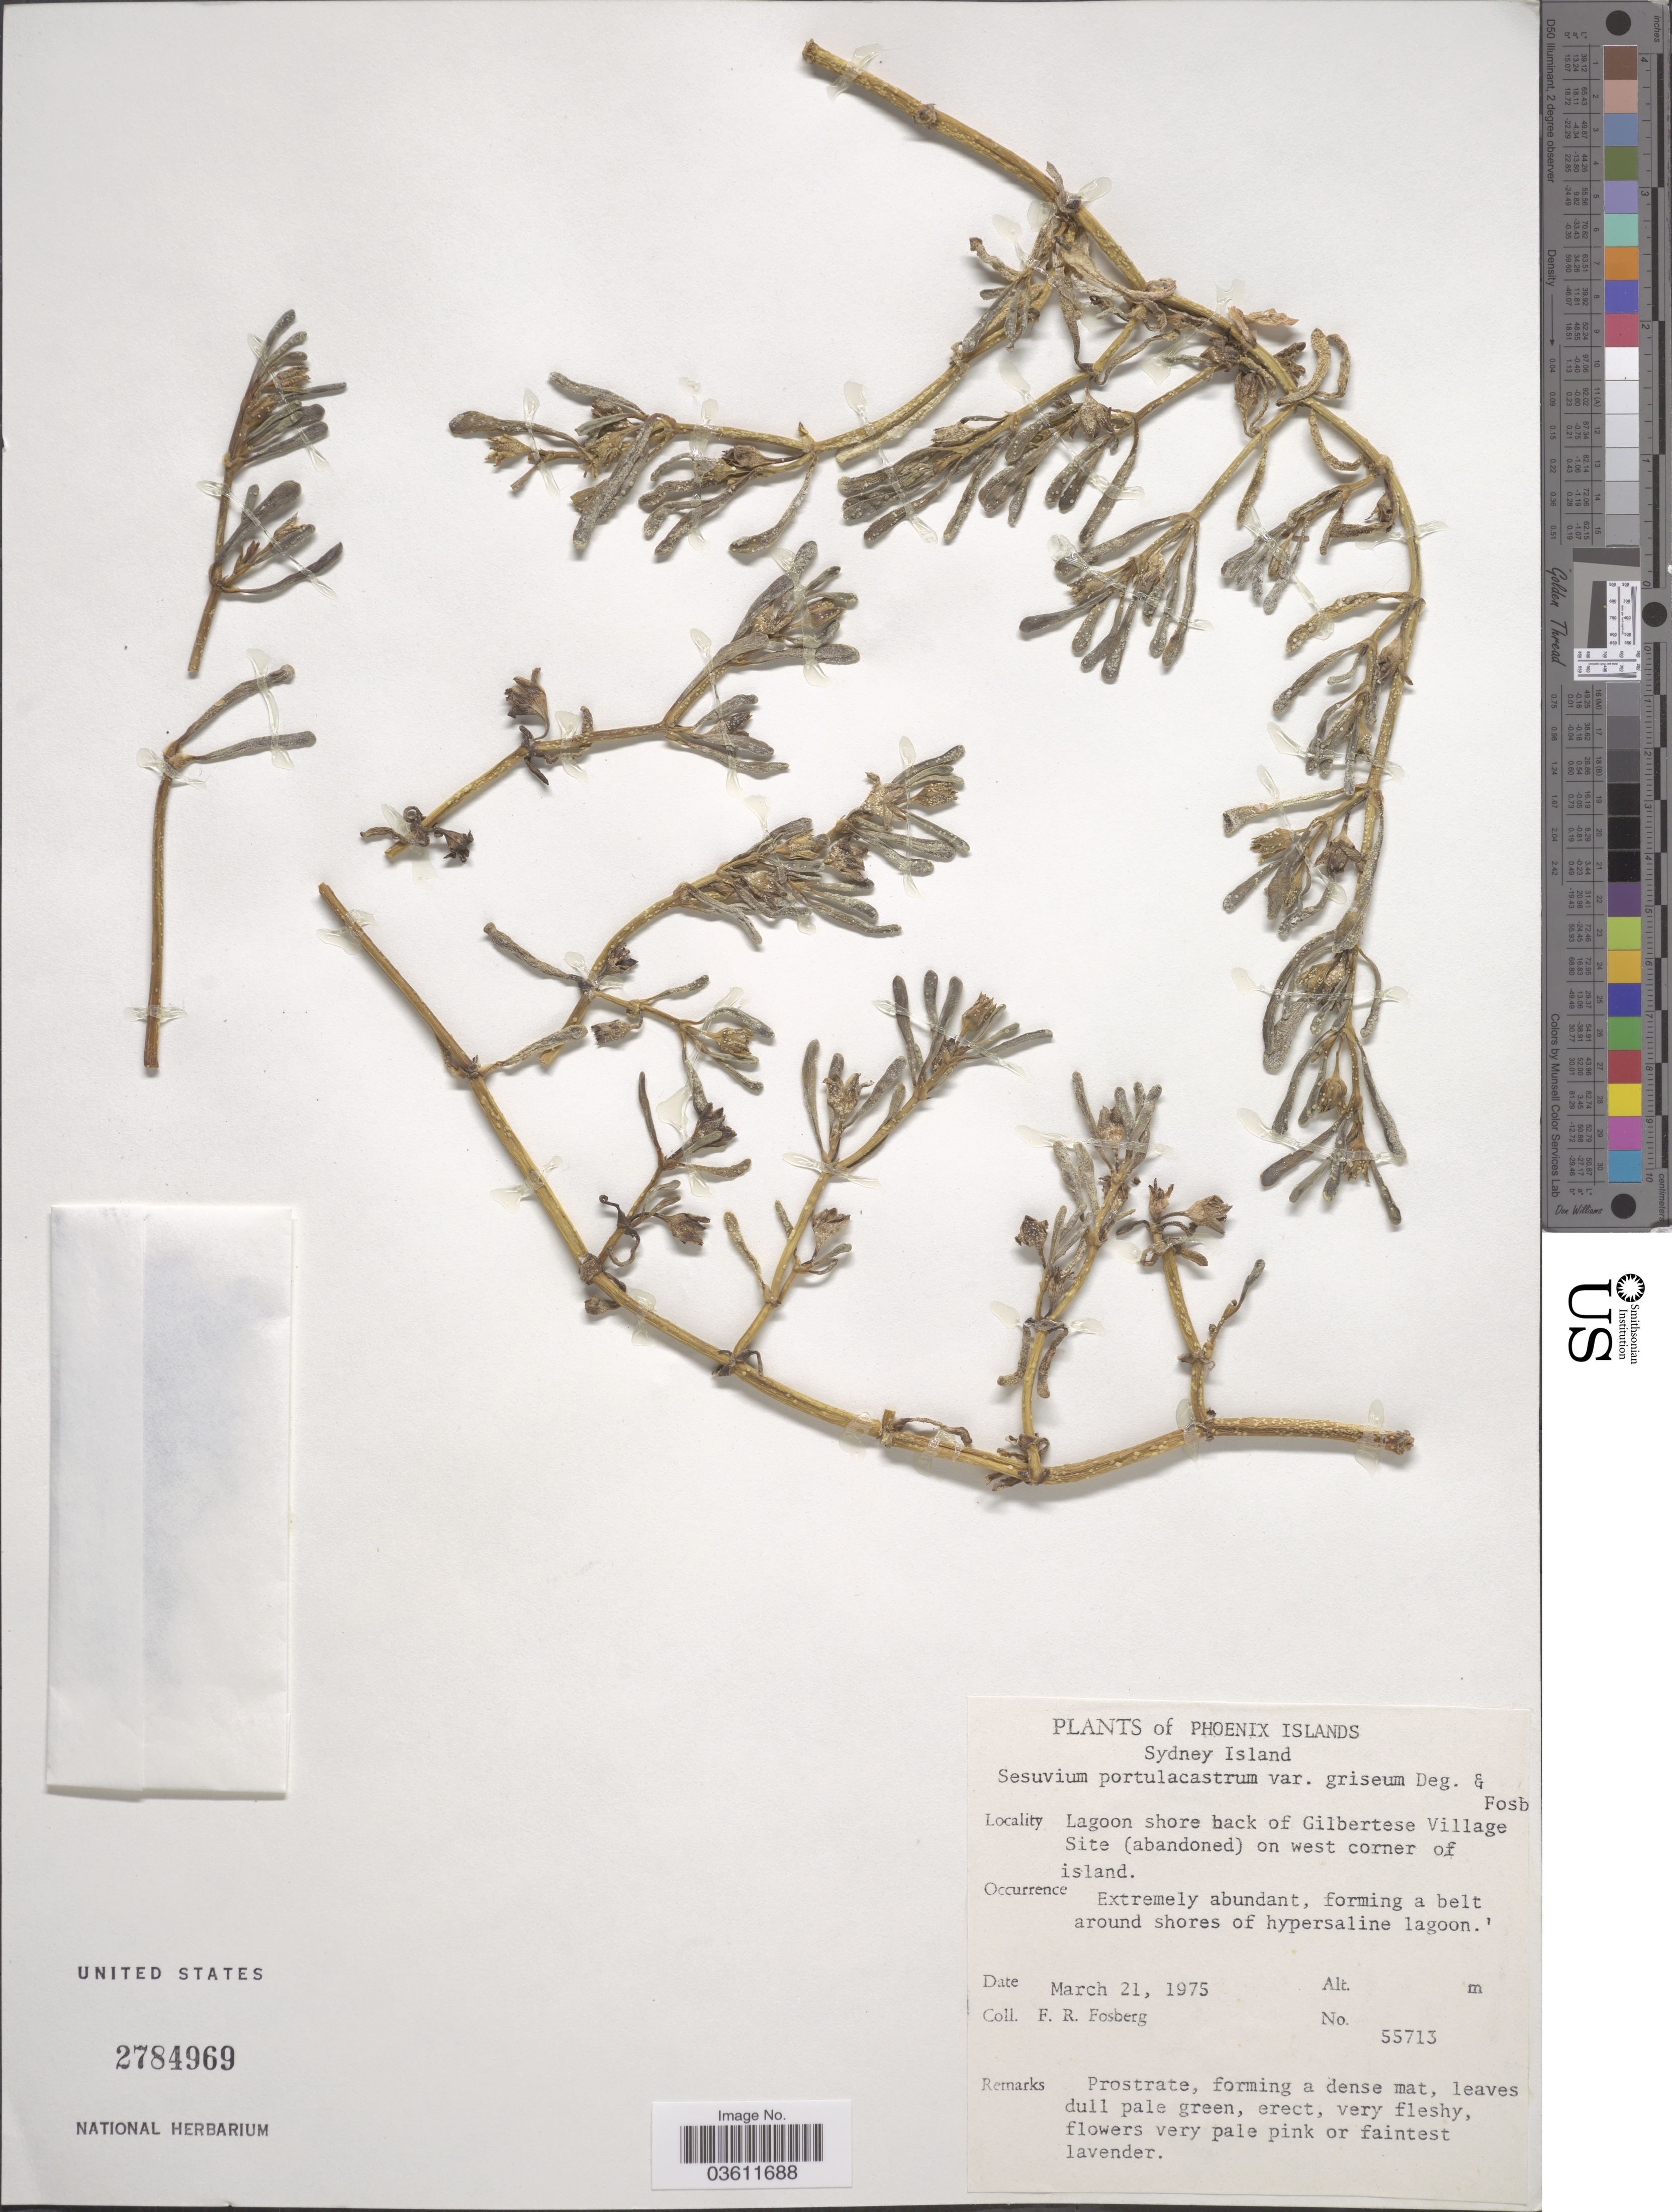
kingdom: Plantae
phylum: Tracheophyta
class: Magnoliopsida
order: Caryophyllales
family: Aizoaceae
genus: Sesuvium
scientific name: Sesuvium portulacastrum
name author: (L.) L.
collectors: F. R. Fosberg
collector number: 55713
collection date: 1975-03-21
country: Kiribati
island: Manra [Sydney] Island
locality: Phoenix Islands. Sydney Island. Lagoon shore back of Gilbertese Village Site (abandoned) on west corner of island.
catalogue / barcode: US 2784969